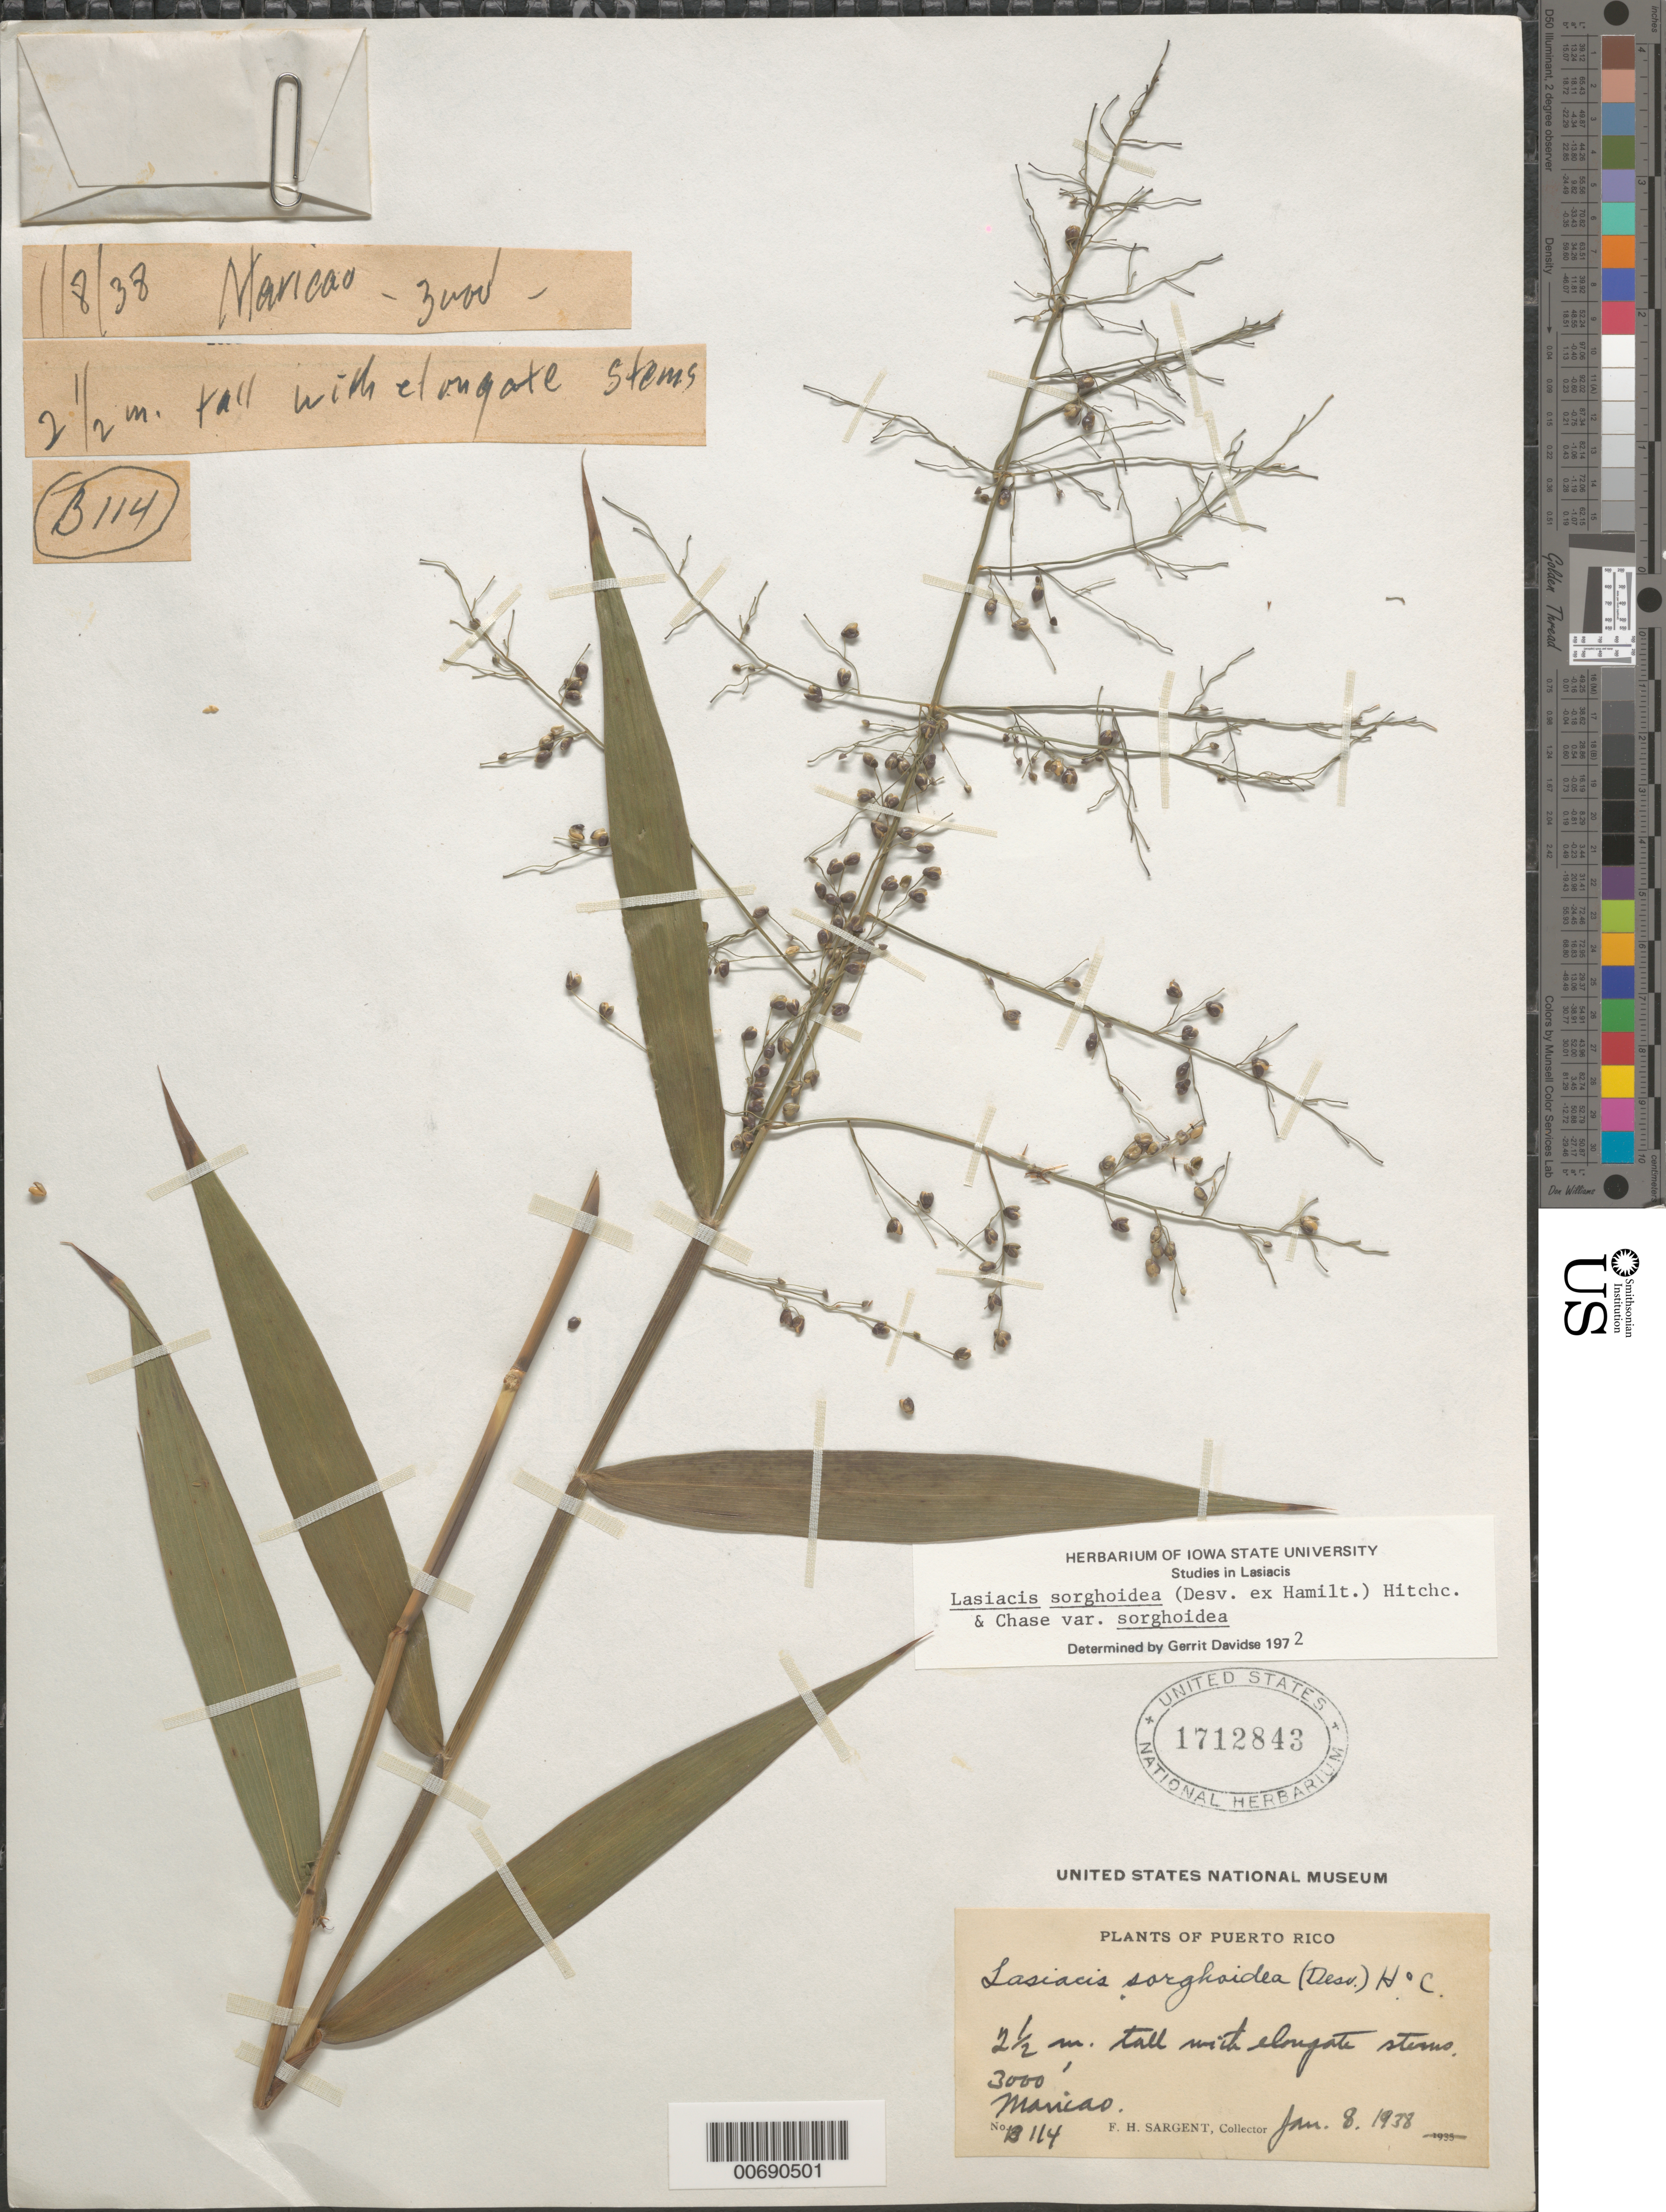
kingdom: Plantae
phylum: Tracheophyta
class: Liliopsida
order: Poales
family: Poaceae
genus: Lasiacis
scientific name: Lasiacis sorghoidea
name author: (Desv. ex Ham.) Hitchc. & Chase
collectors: F. H. Sargent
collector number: B114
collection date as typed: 08 Jan 1938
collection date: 1938-01-08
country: Puerto Rico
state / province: Maricao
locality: Maricao.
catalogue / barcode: US 1712843